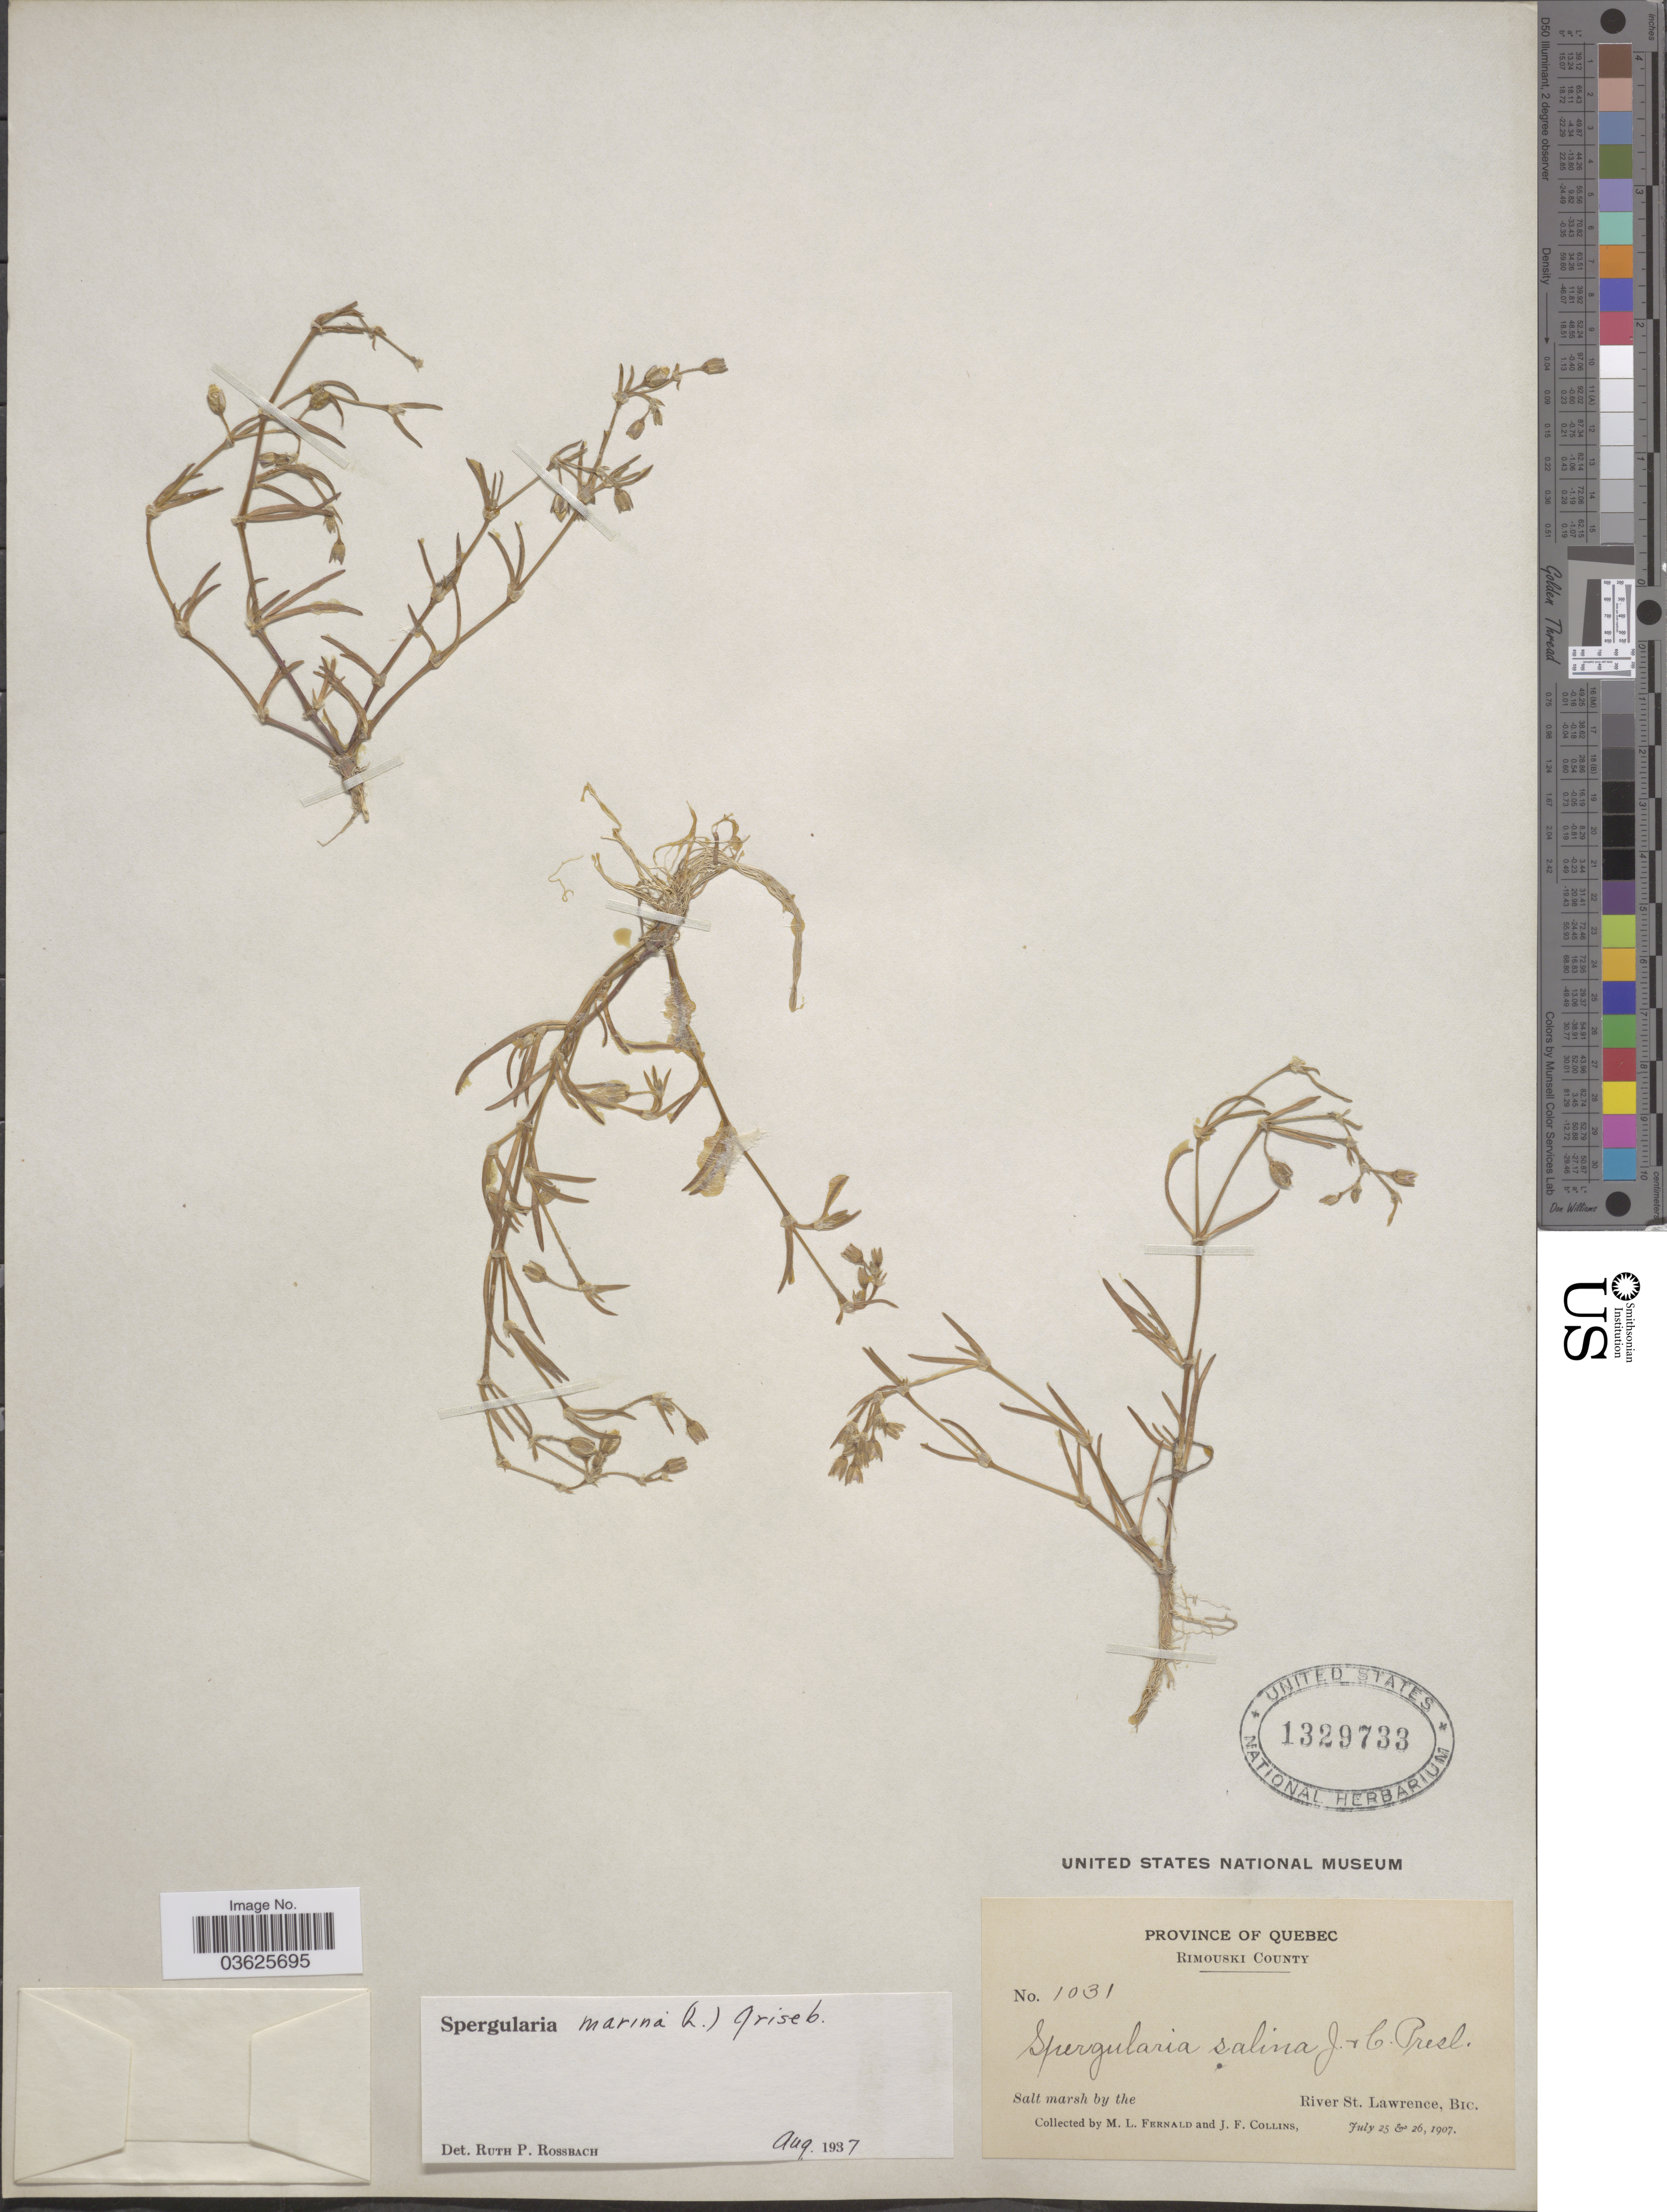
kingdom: Plantae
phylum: Tracheophyta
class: Magnoliopsida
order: Caryophyllales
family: Caryophyllaceae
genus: Spergularia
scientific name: Spergularia marina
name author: (L.) Griseb.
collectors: M. L. Fernald & J. Collins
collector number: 1031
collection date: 1907-07-25/1907-07-26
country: Canada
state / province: Quebec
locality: Rimouski County. Salt marsh by the River St. Lawrence, Bic.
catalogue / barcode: US 1329733